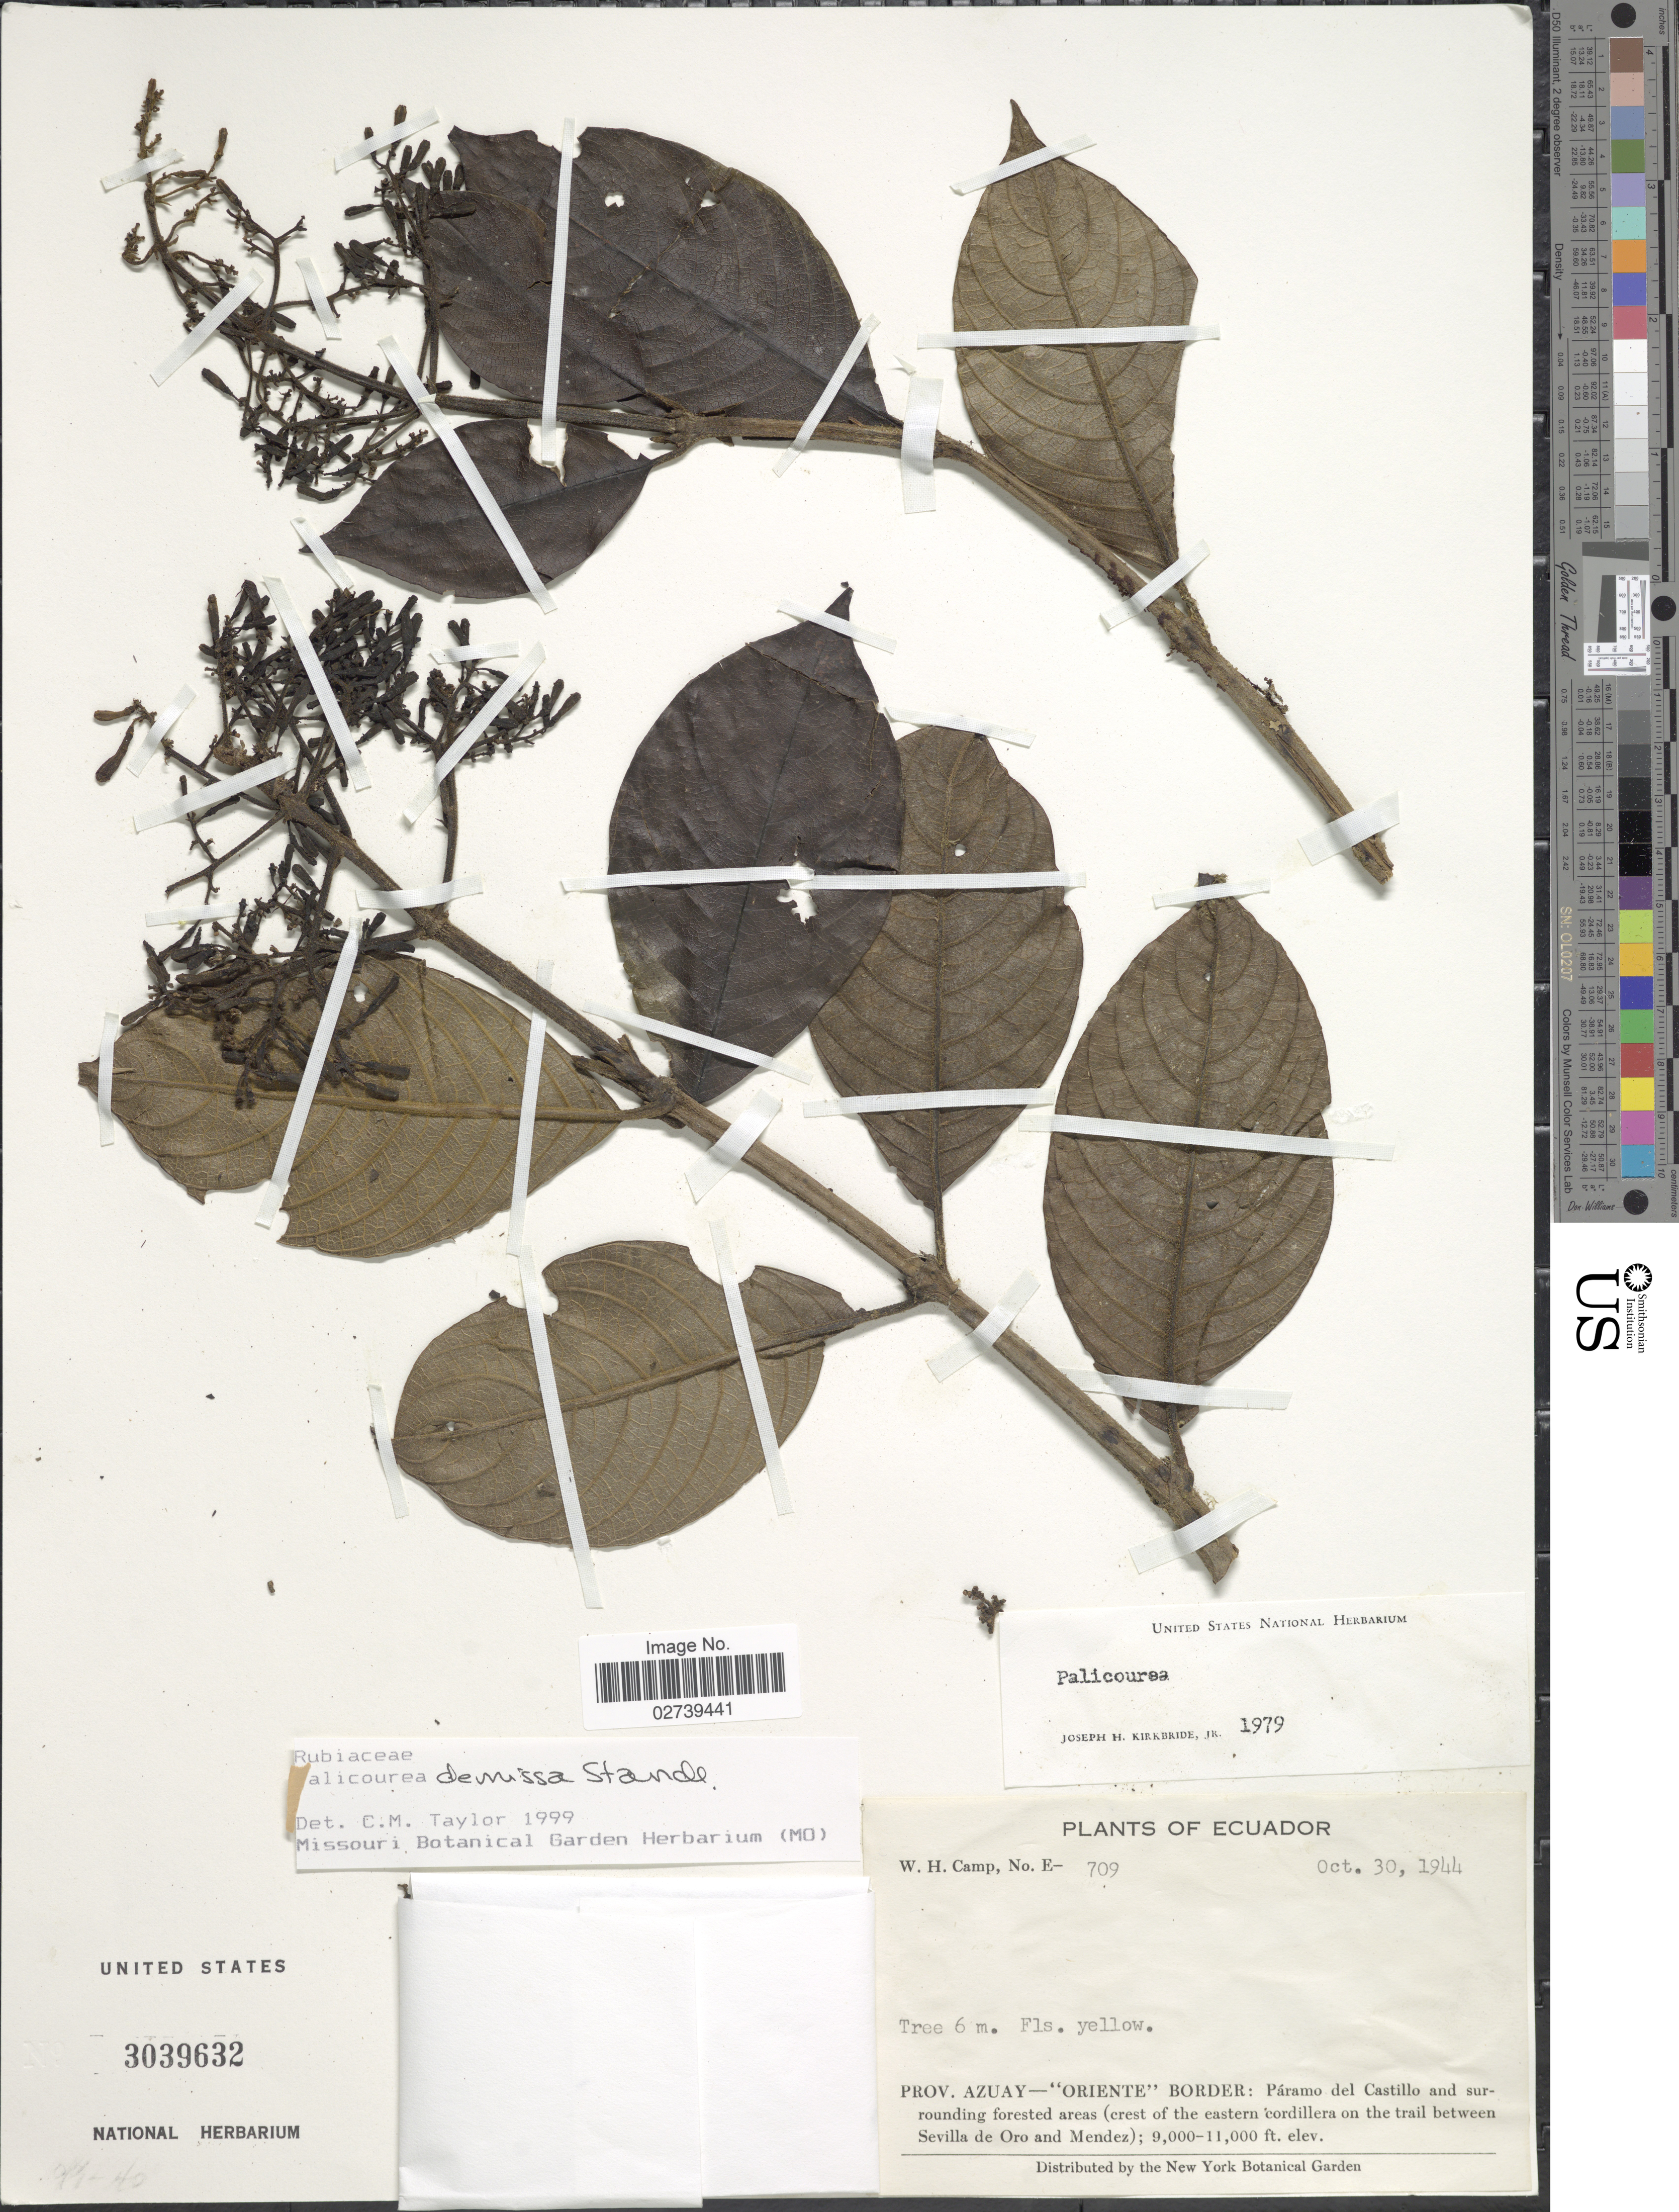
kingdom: Plantae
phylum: Tracheophyta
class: Magnoliopsida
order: Gentianales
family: Rubiaceae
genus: Palicourea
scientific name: Palicourea demissa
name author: Standl.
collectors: W. H. Camp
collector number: E-709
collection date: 1944-10-30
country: Ecuador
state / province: Azuay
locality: Oriente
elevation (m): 2743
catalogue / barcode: US 3039632